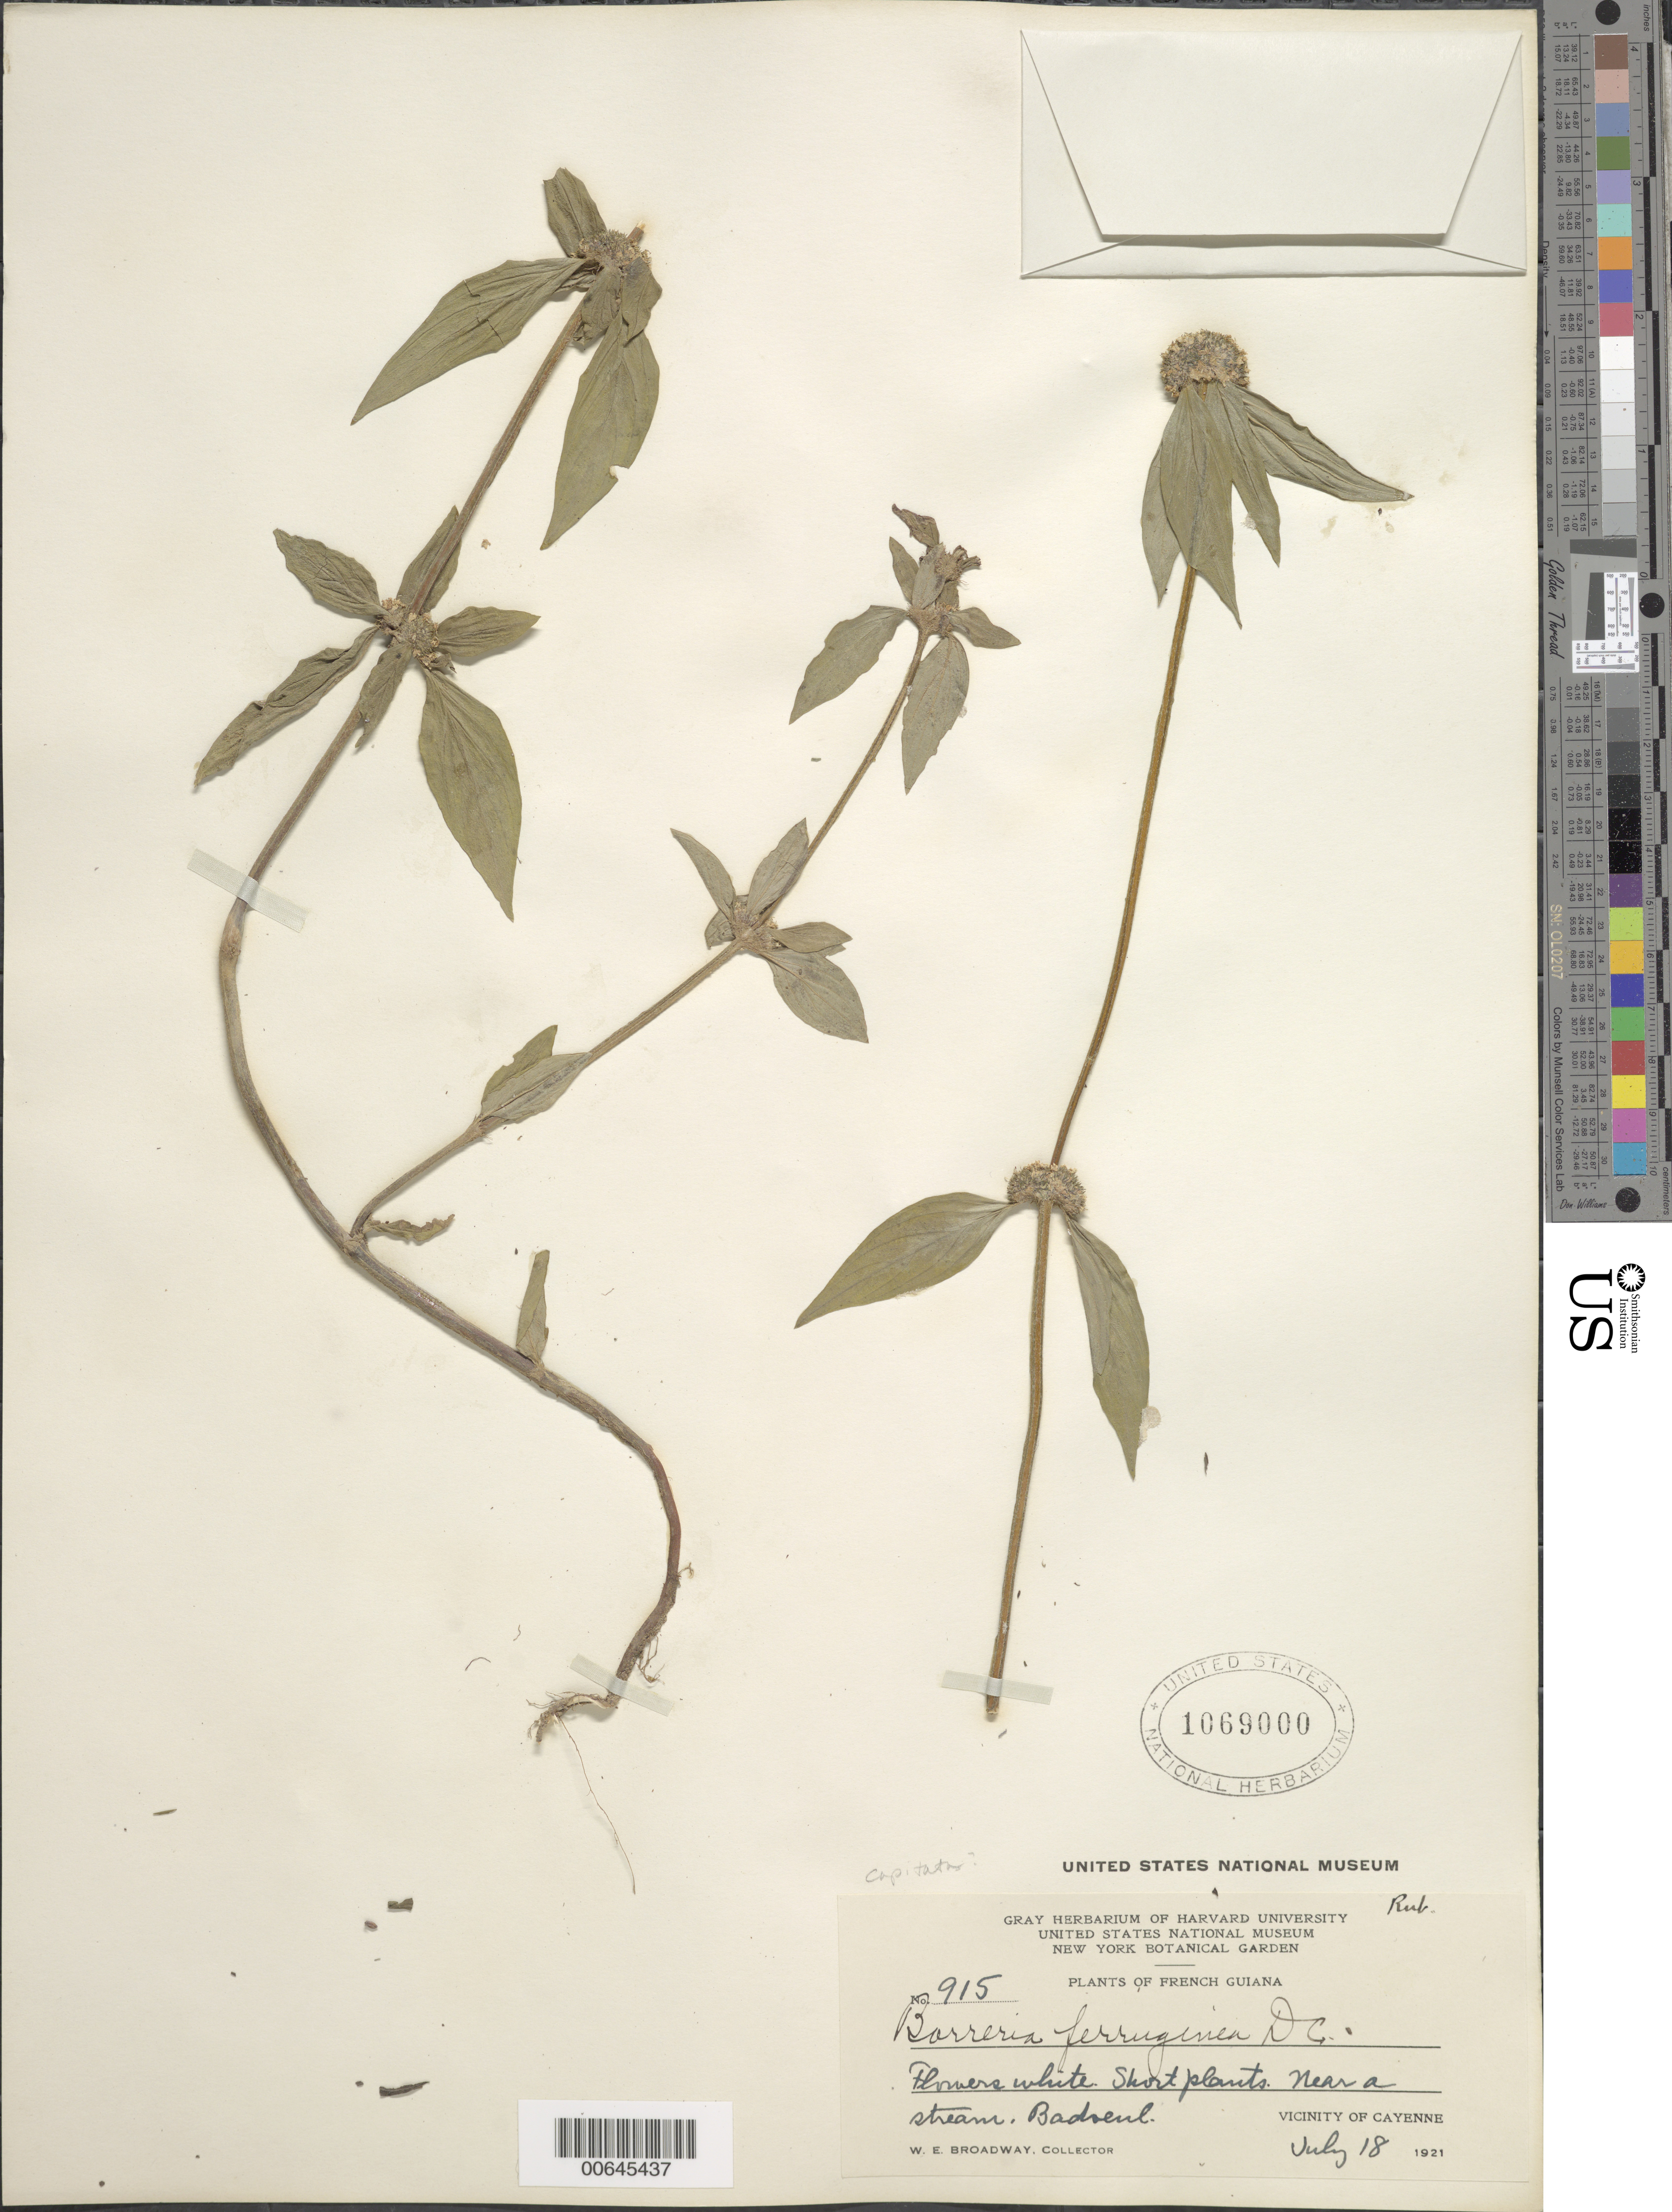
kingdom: Plantae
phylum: Tracheophyta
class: Magnoliopsida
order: Gentianales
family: Rubiaceae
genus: Borreria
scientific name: Borreria capitata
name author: (Ruiz & Pav.) DC.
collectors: W. E. Broadway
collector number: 915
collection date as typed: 18-Jul-21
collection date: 1921-07-18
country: French Guiana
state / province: Cayenne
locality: Cayenne, vic., Badoeul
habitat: Near stream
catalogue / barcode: US 1069000